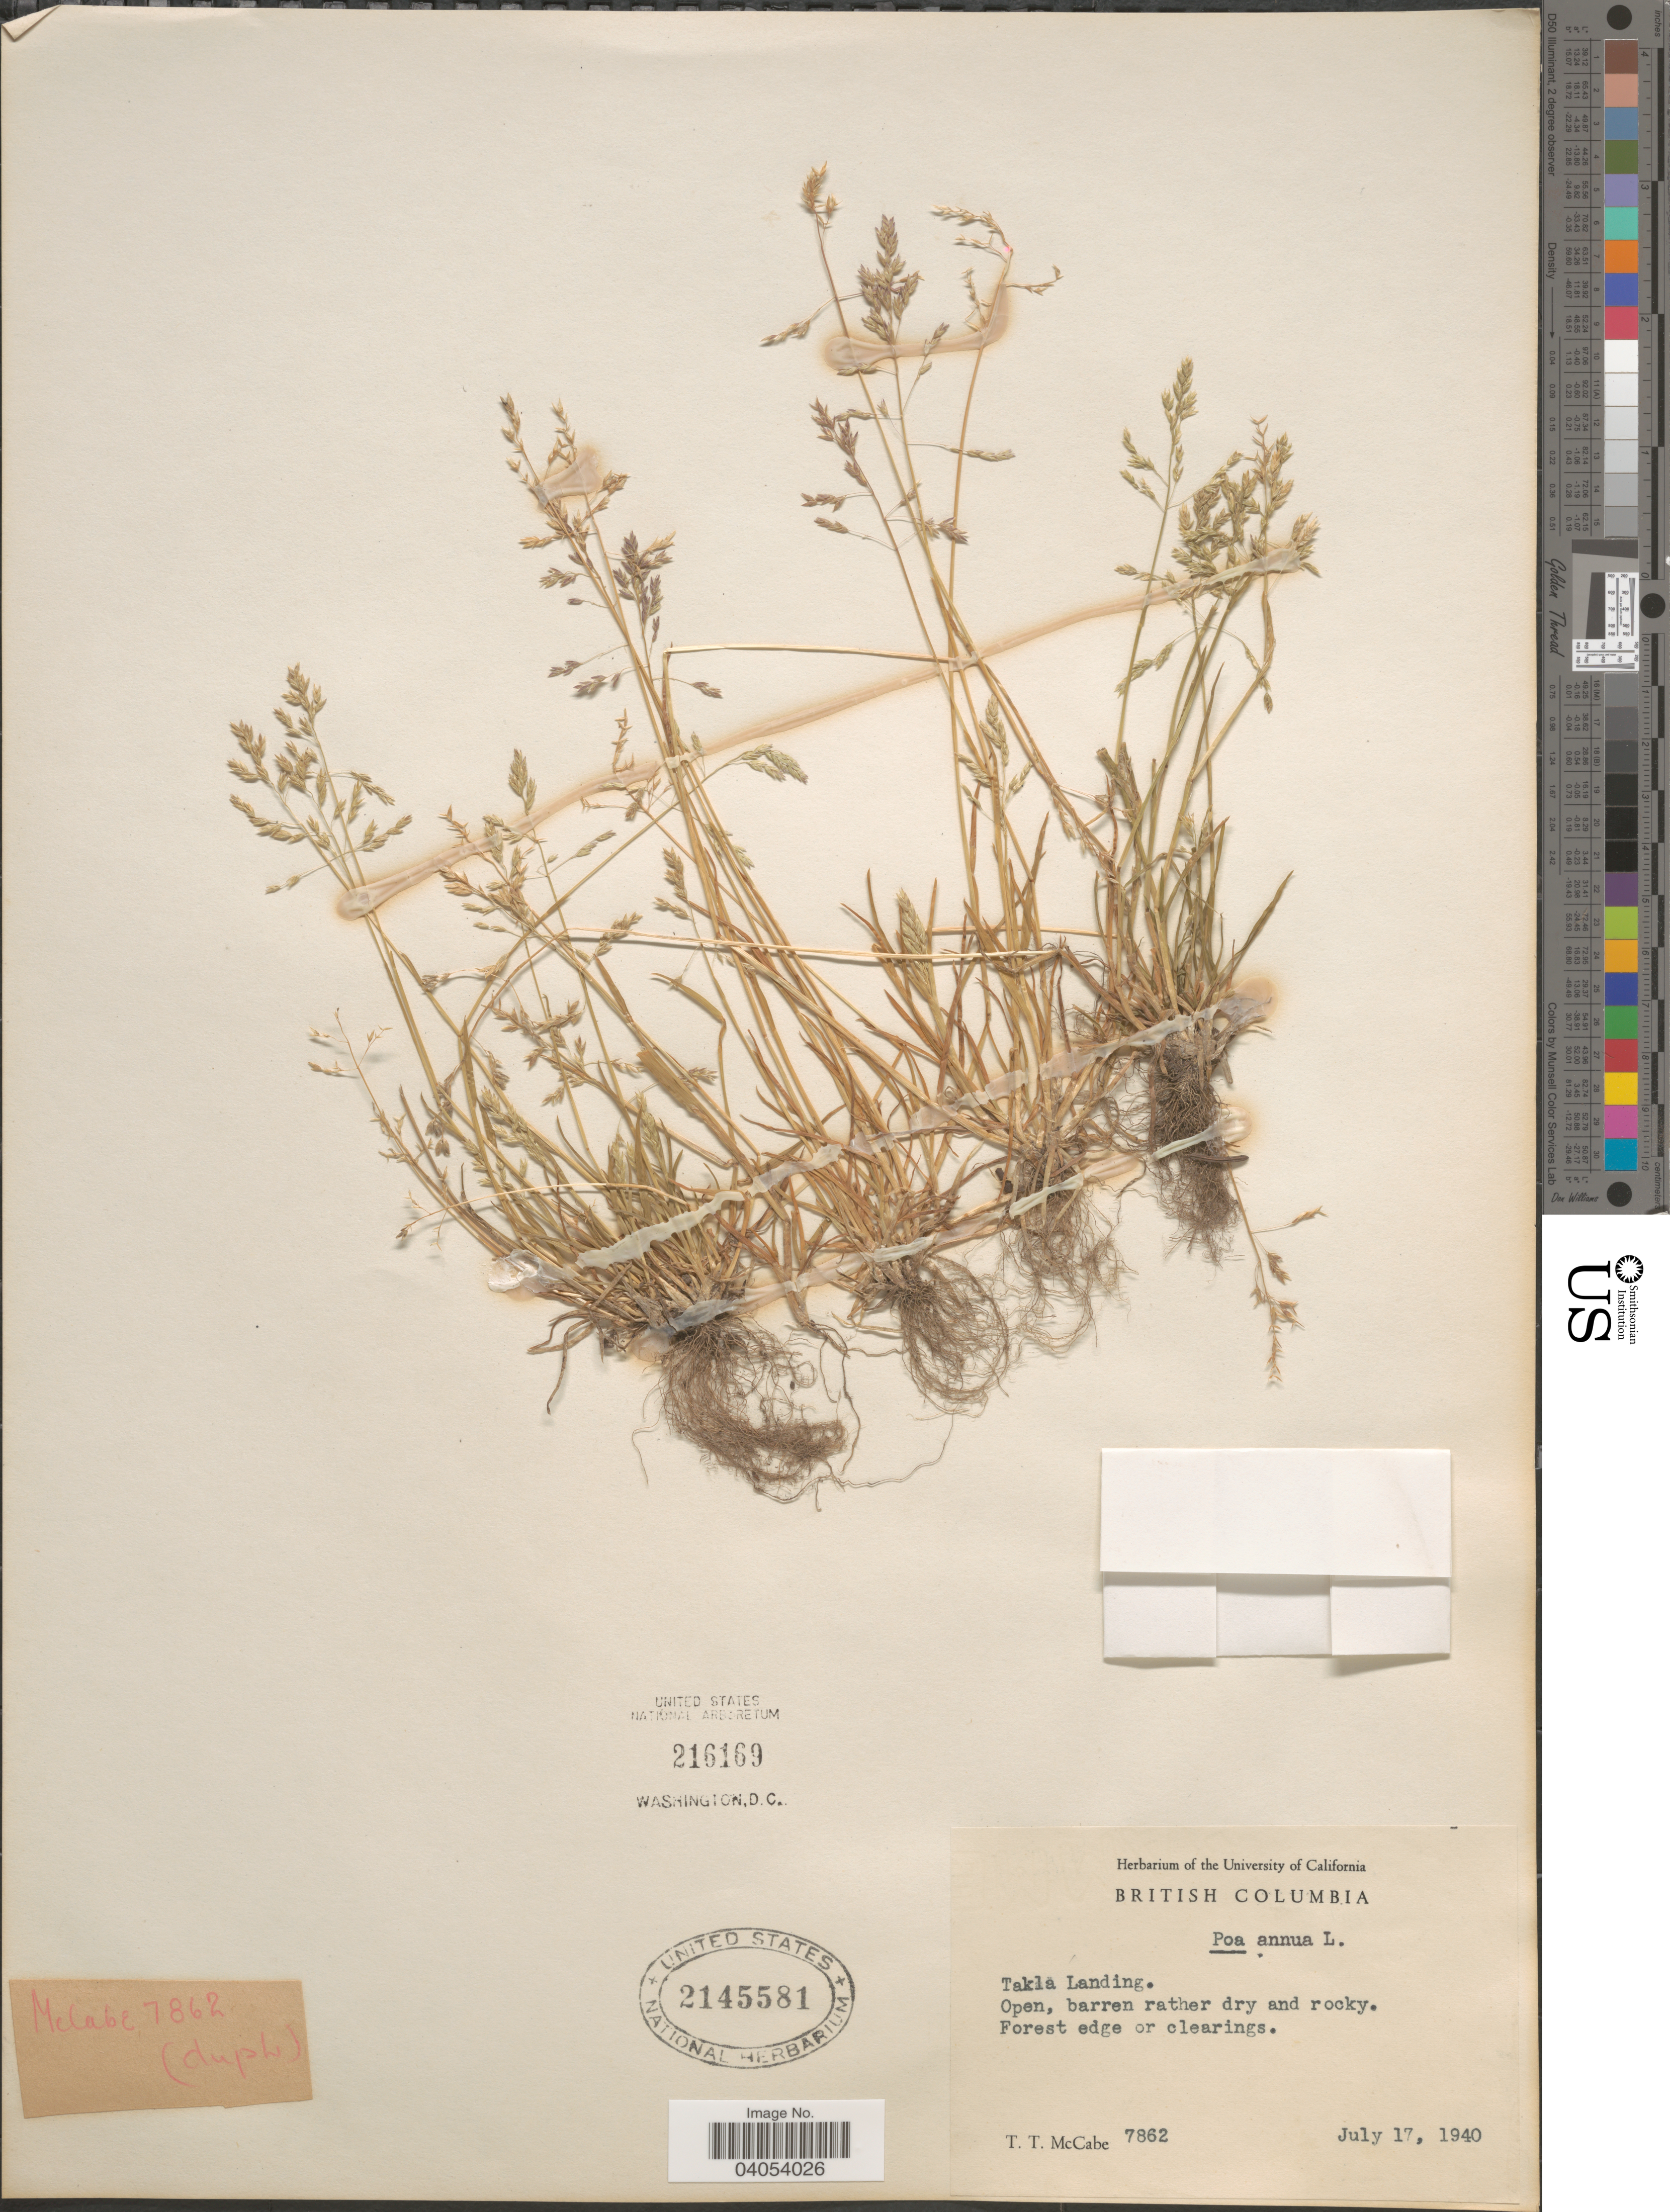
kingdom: Plantae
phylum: Tracheophyta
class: Liliopsida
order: Poales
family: Poaceae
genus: Poa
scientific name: Poa annua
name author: L.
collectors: T. McCabe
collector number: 7862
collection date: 1940-07-17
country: Canada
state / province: British Columbia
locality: Takla Landing. Forest edge or clearings.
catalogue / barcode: US 2145581